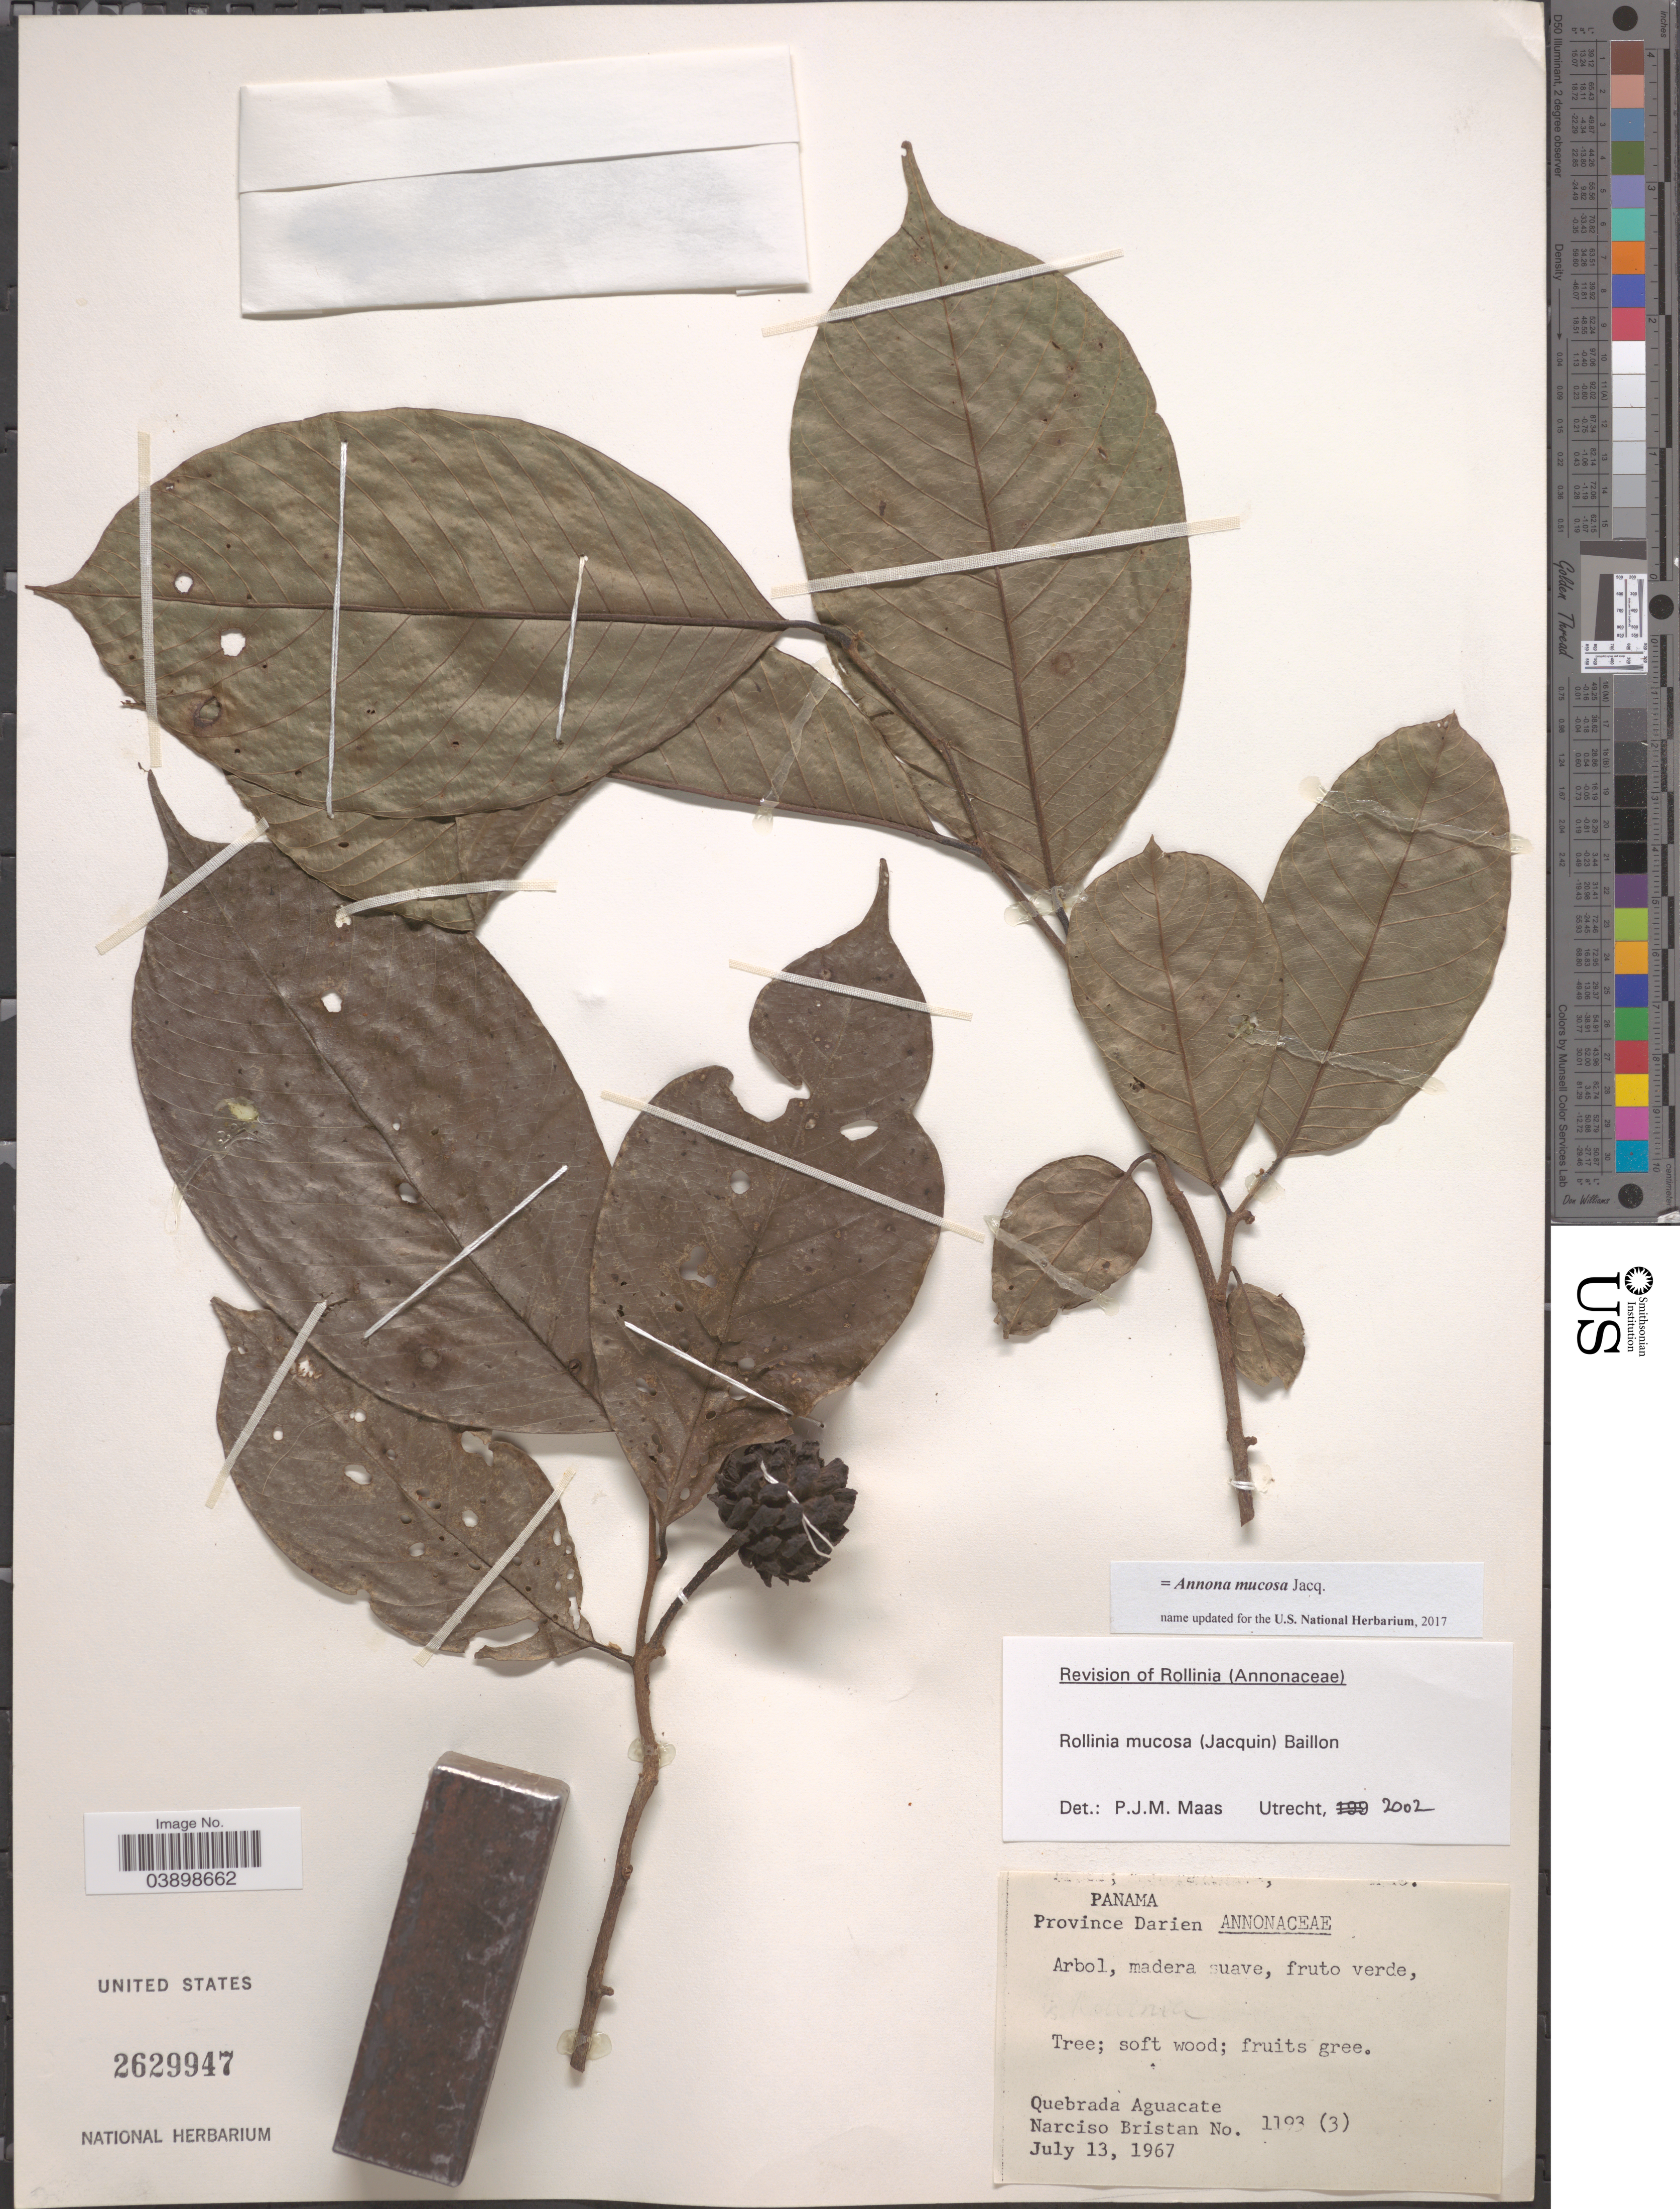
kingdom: Plantae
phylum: Tracheophyta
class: Magnoliopsida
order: Magnoliales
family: Annonaceae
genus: Annona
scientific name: Annona mucosa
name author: Jacq.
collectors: N. Bristan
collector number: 1193(3)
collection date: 1967-07-13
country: Panama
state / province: Darien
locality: Province Darien.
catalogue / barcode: US 2629947